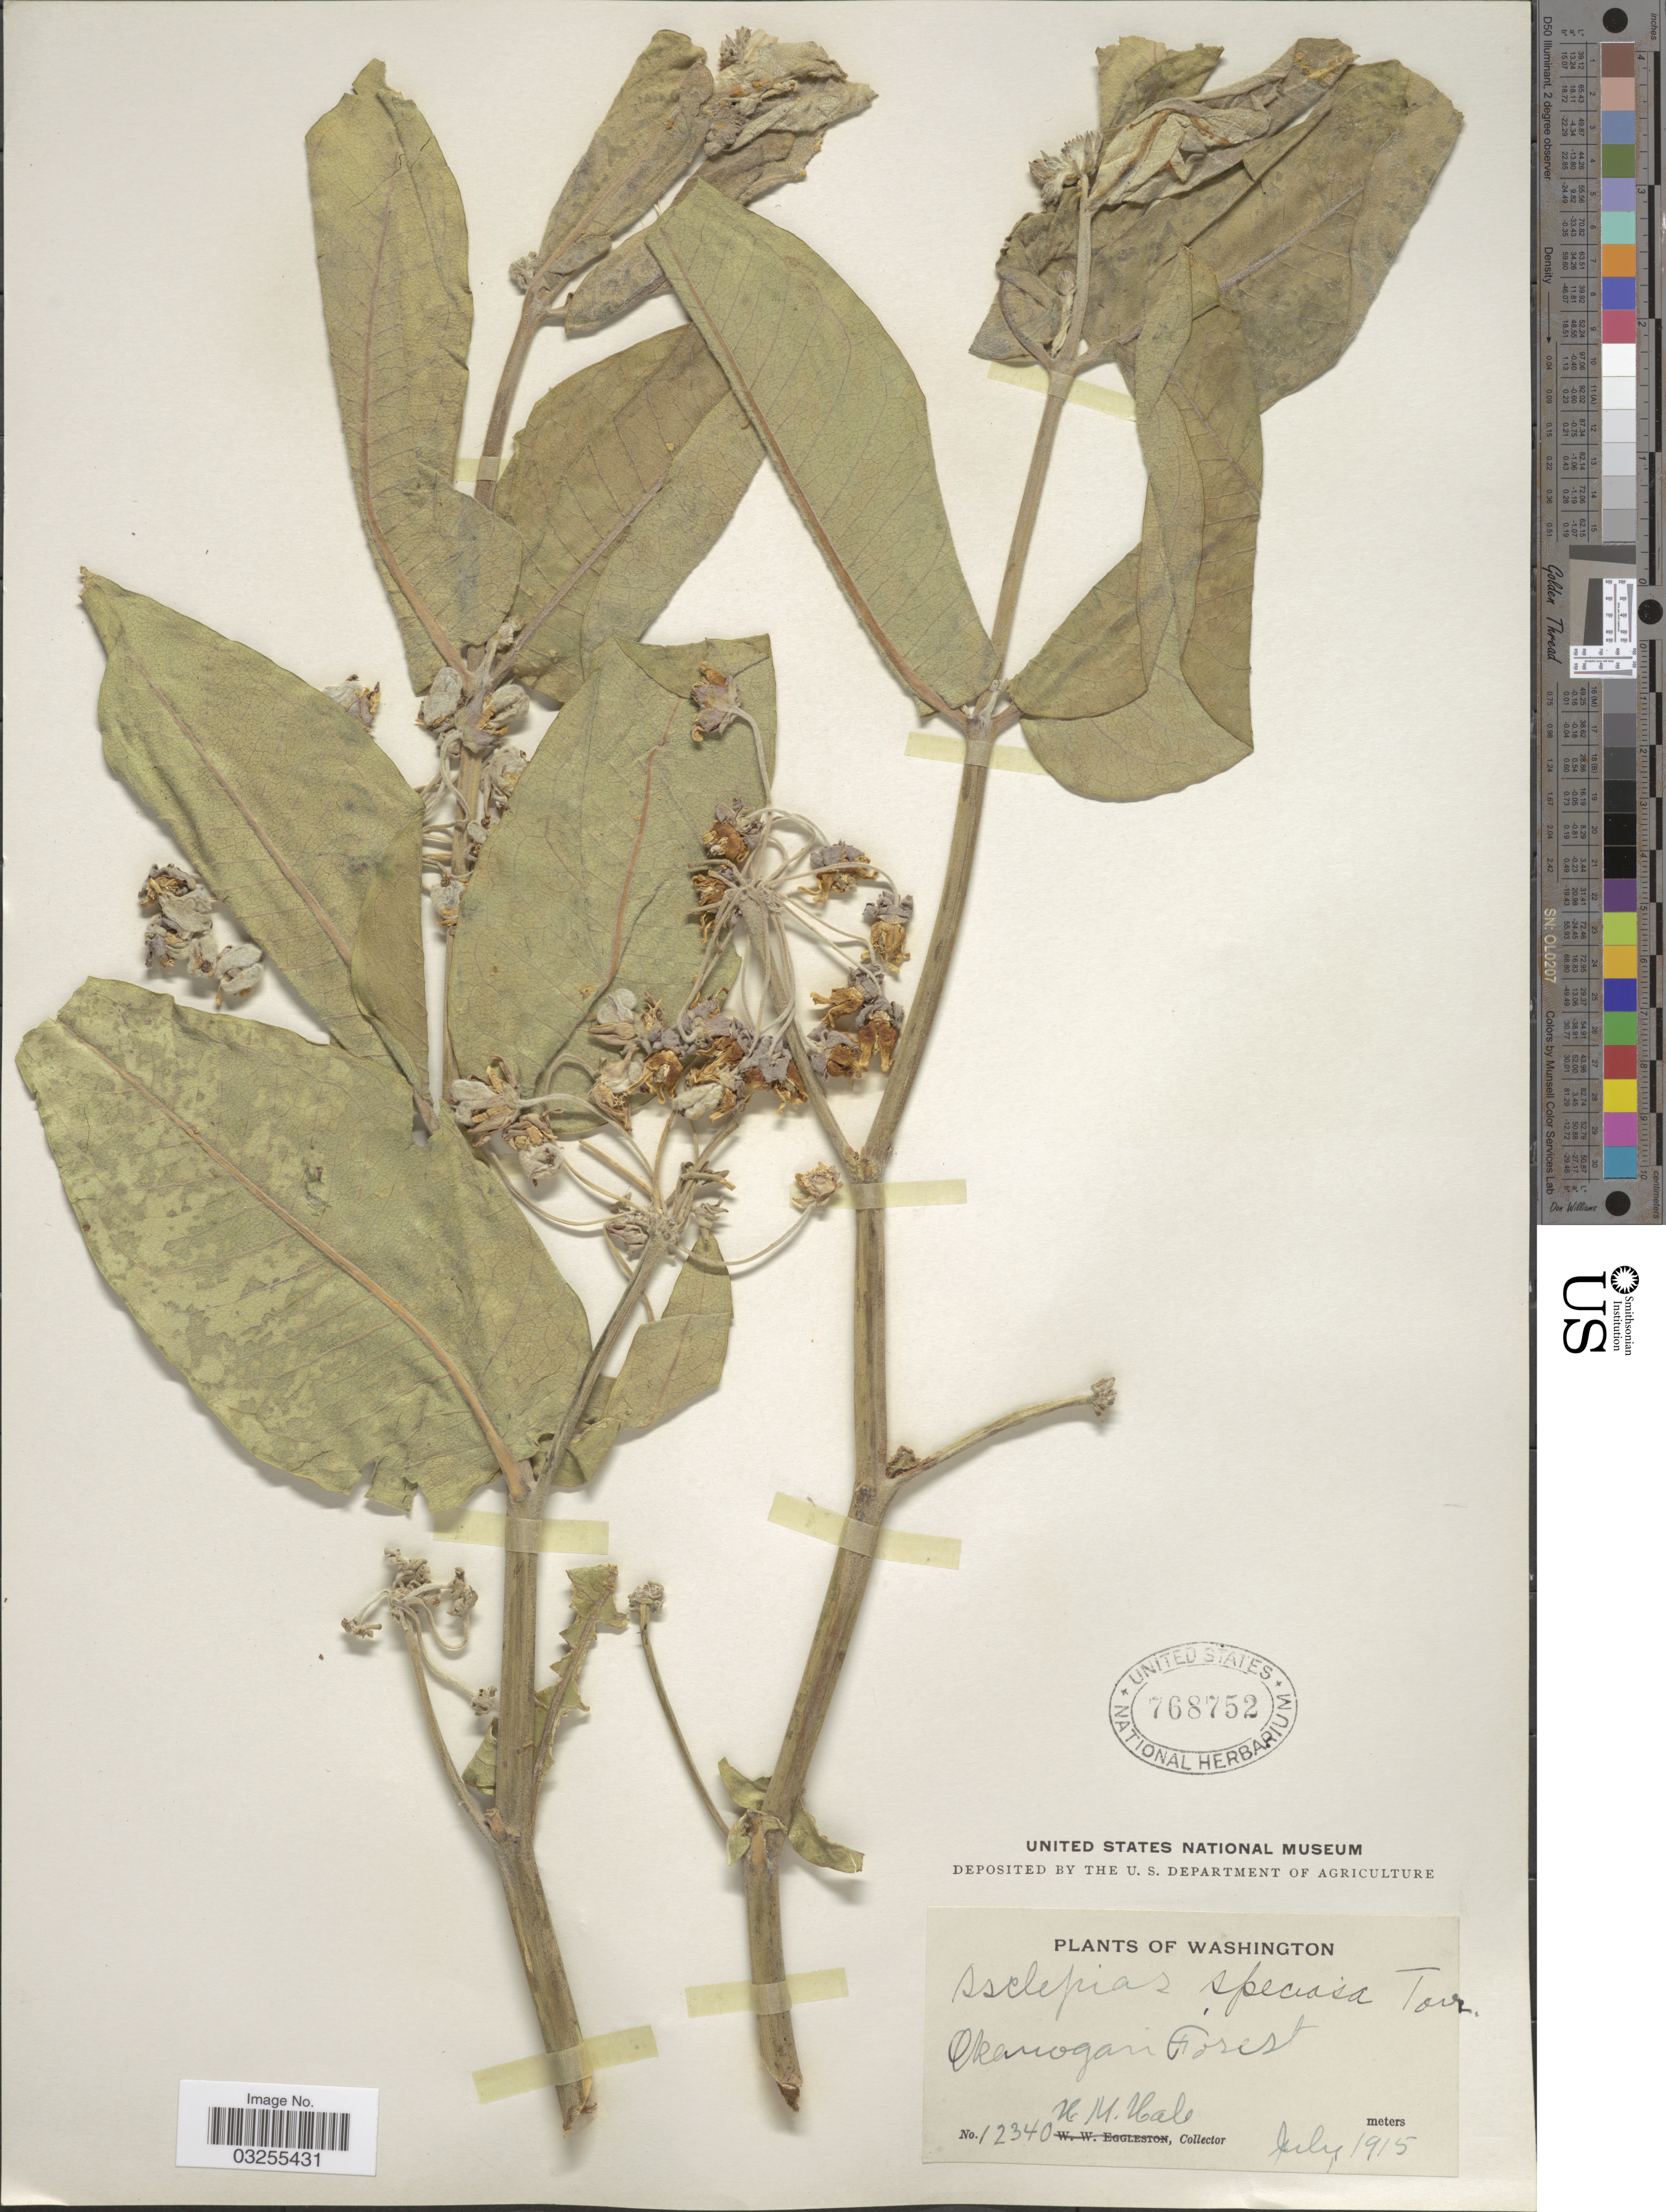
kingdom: Plantae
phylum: Tracheophyta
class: Magnoliopsida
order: Gentianales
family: Apocynaceae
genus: Asclepias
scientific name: Asclepias speciosa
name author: Torr.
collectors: H. M. Hale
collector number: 12340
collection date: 1915-07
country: United States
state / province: Washington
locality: Okanogan Forest.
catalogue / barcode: US 768752